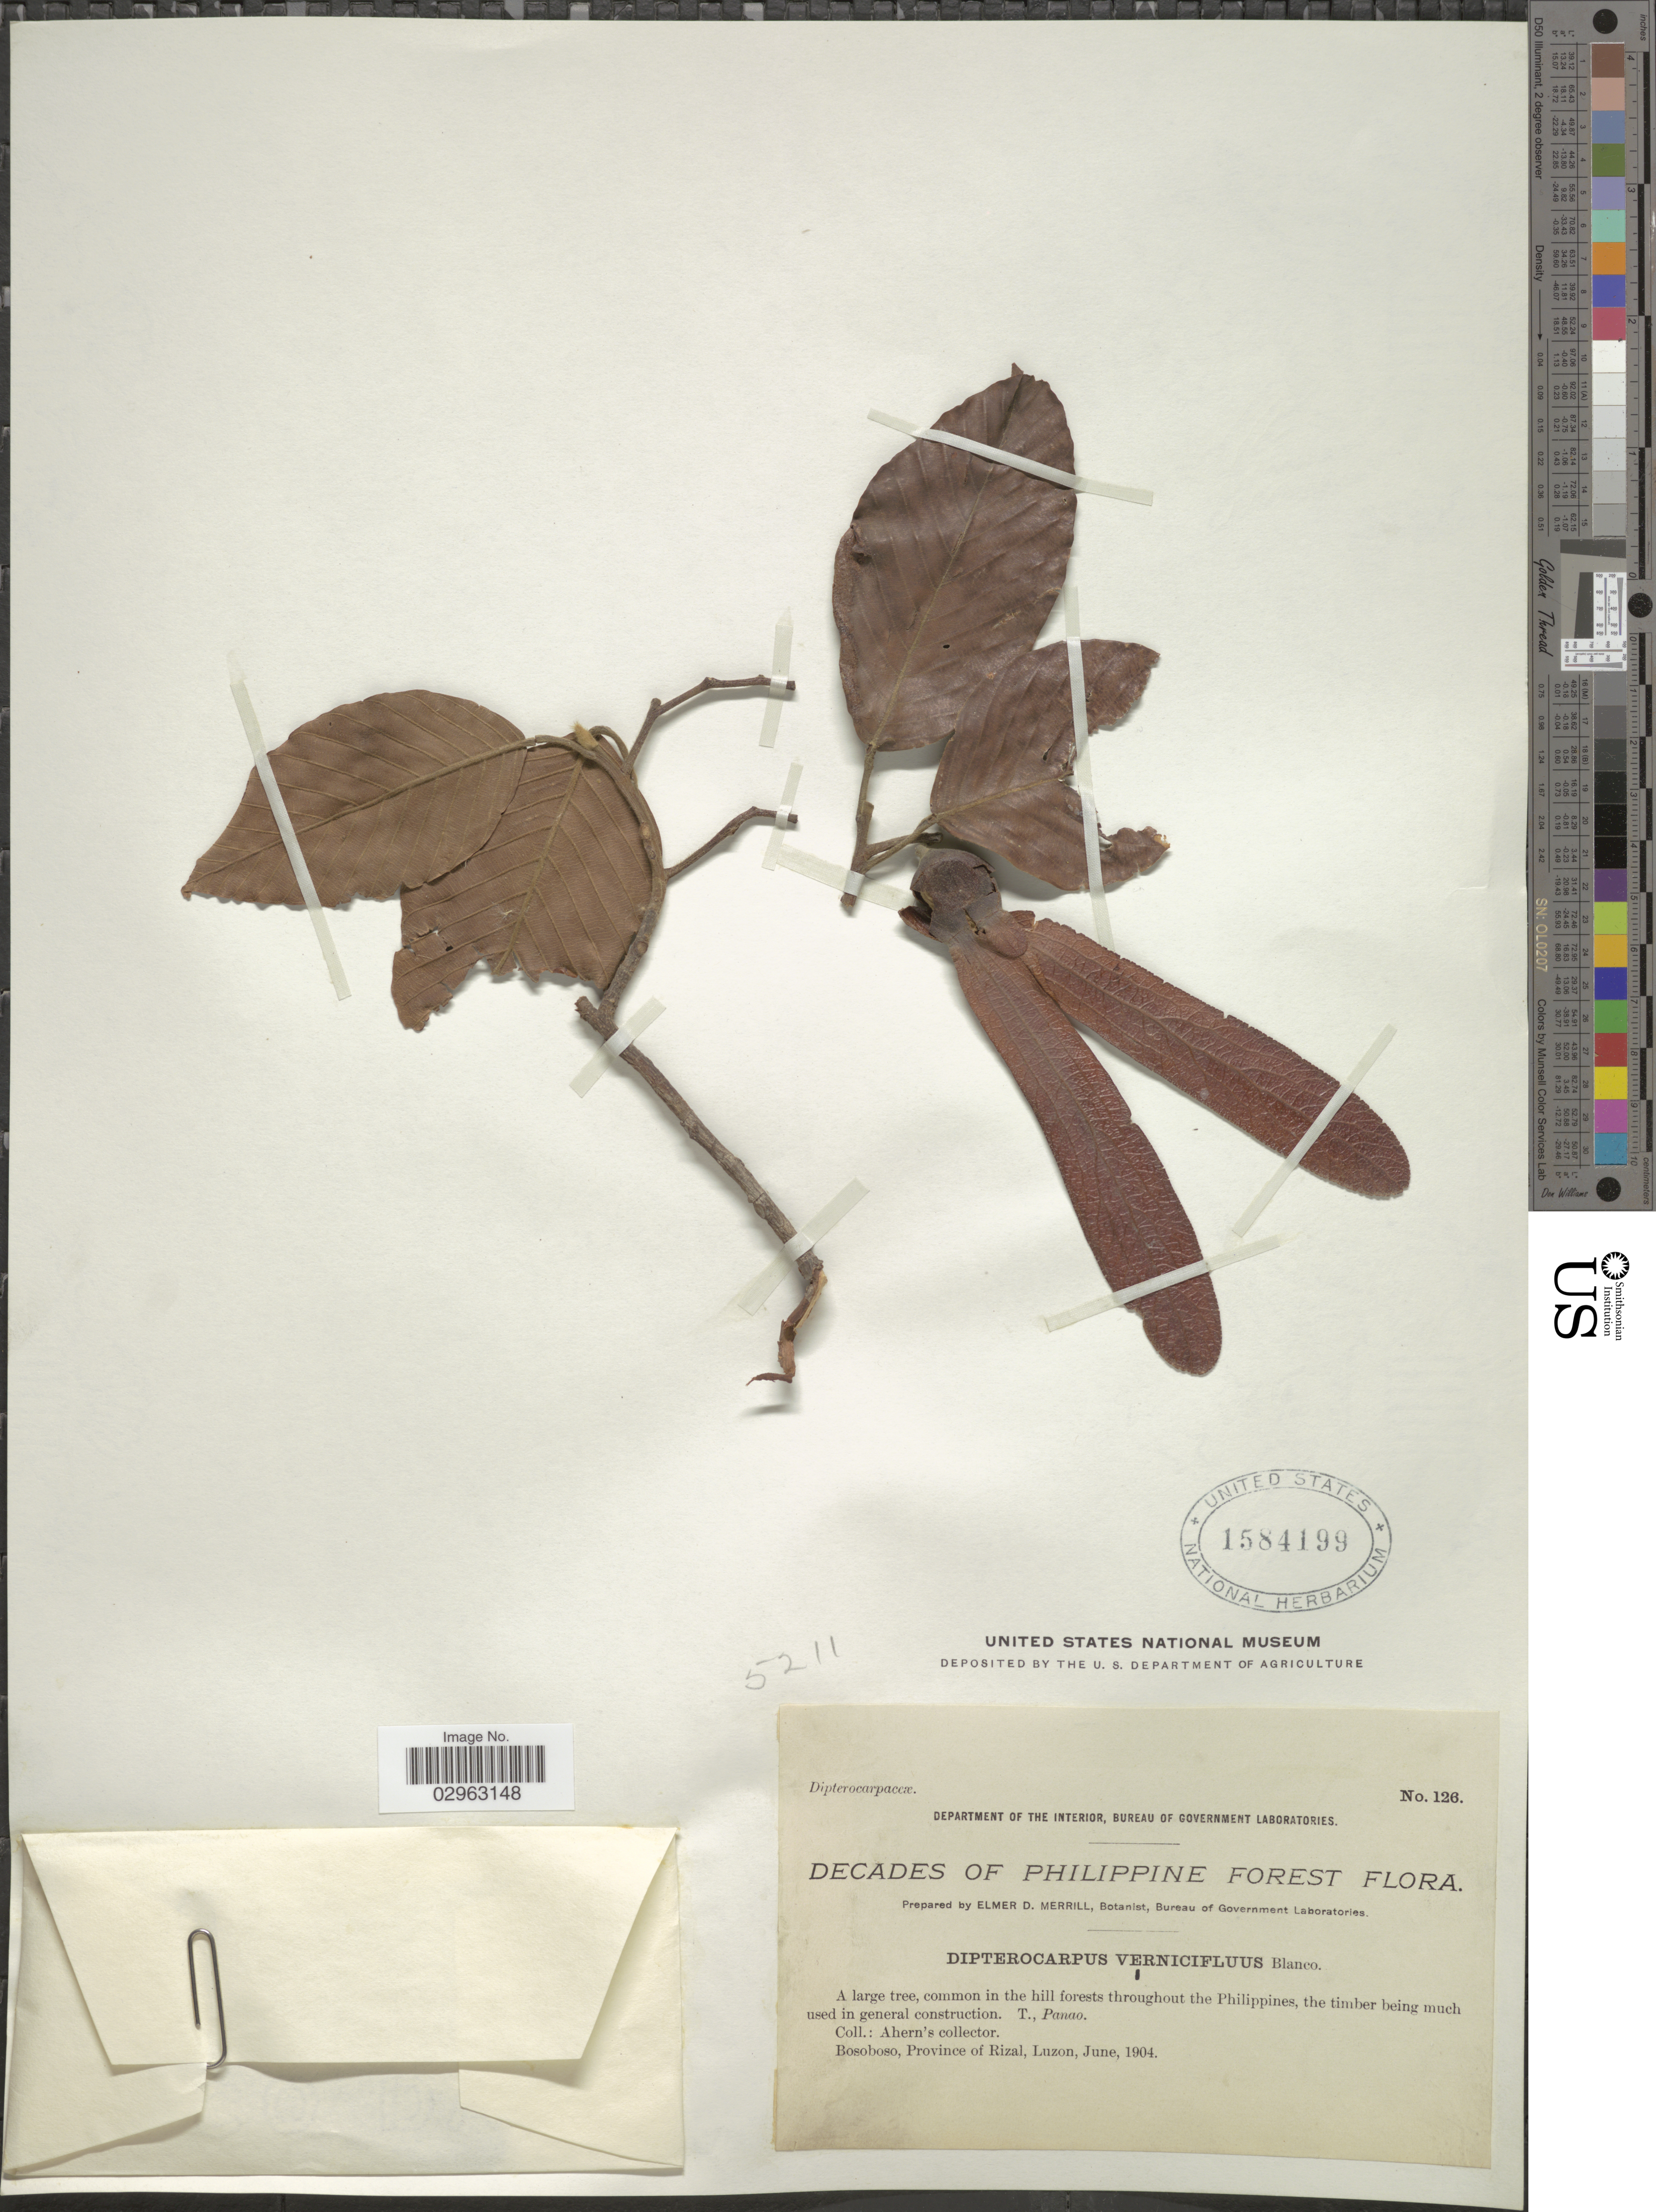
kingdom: Plantae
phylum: Tracheophyta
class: Magnoliopsida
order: Malvales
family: Dipterocarpaceae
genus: Dipterocarpus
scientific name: Dipterocarpus vernicifluus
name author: Blanco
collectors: Ahern's collector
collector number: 126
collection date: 1904-06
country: Philippines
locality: Bosoboso, Province of Rizal, Luzon.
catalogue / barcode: US 1584199